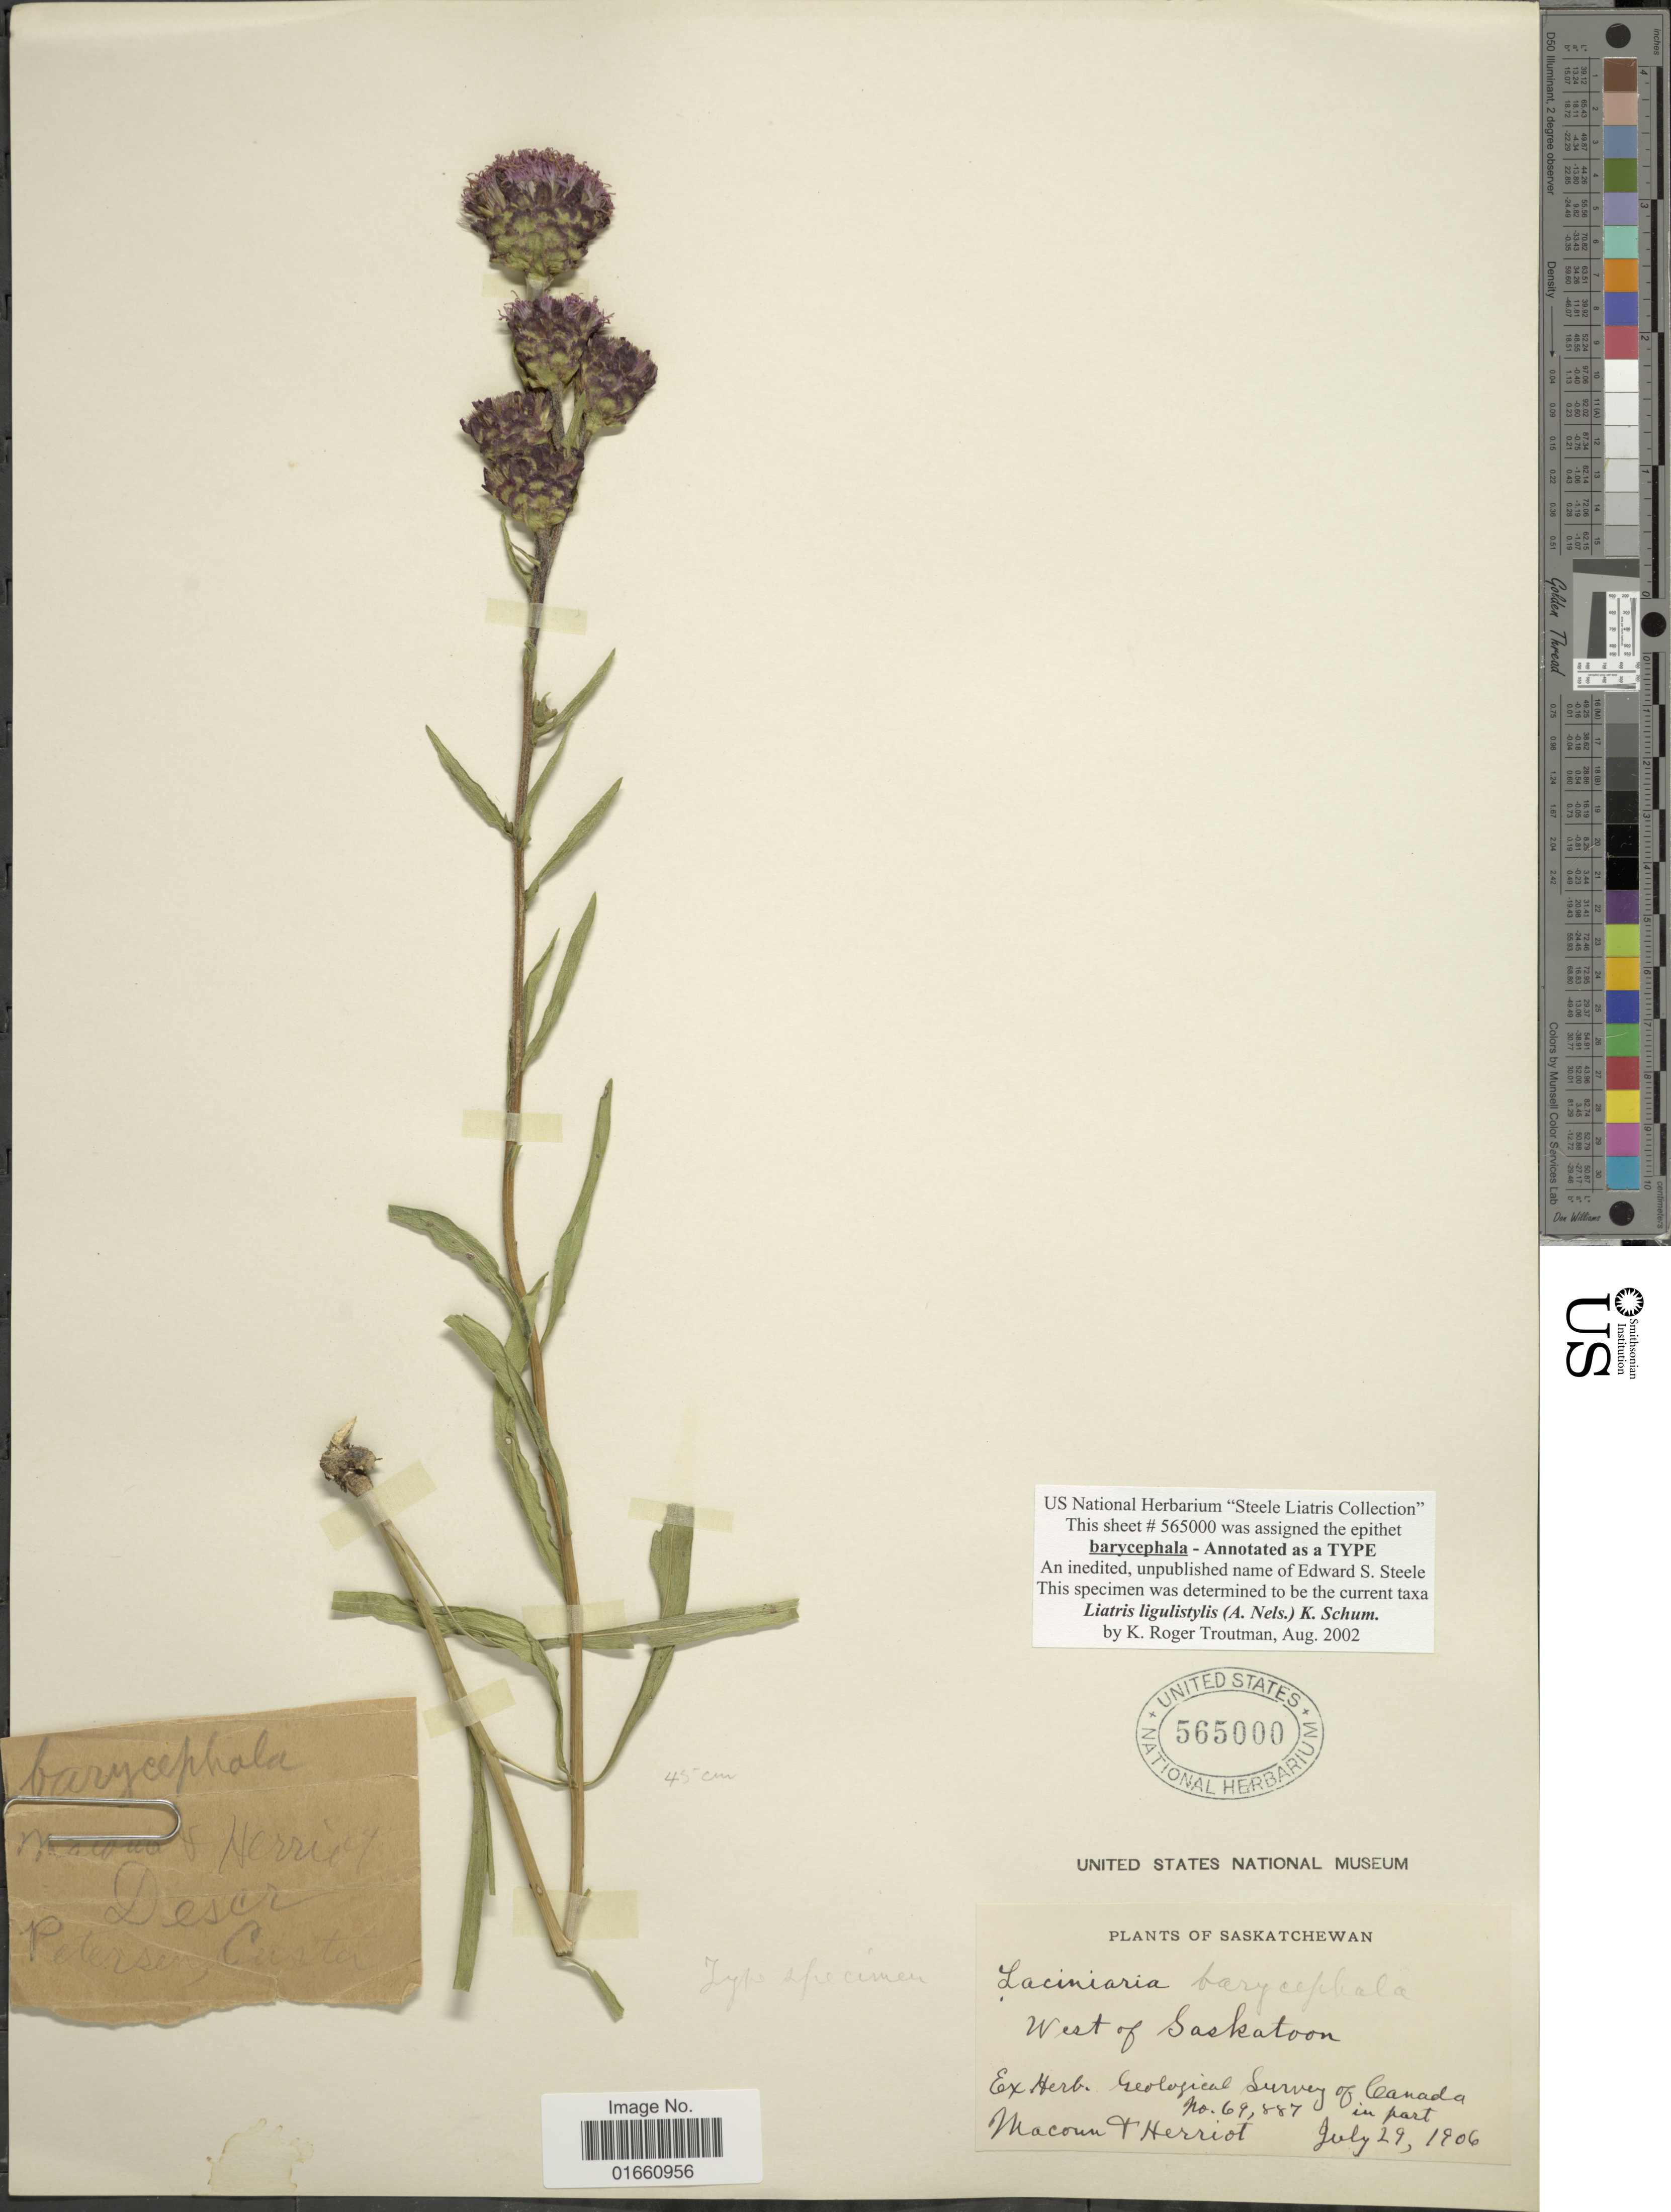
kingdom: Plantae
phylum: Tracheophyta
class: Magnoliopsida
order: Asterales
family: Asteraceae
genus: Liatris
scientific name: Liatris ligulistylis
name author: (A. Nelson) K. Schum.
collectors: -- Macoun & W. Herriot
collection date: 1906-07-29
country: Canada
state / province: Saskatchewan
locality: West of Saskatoon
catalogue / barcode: US 565000